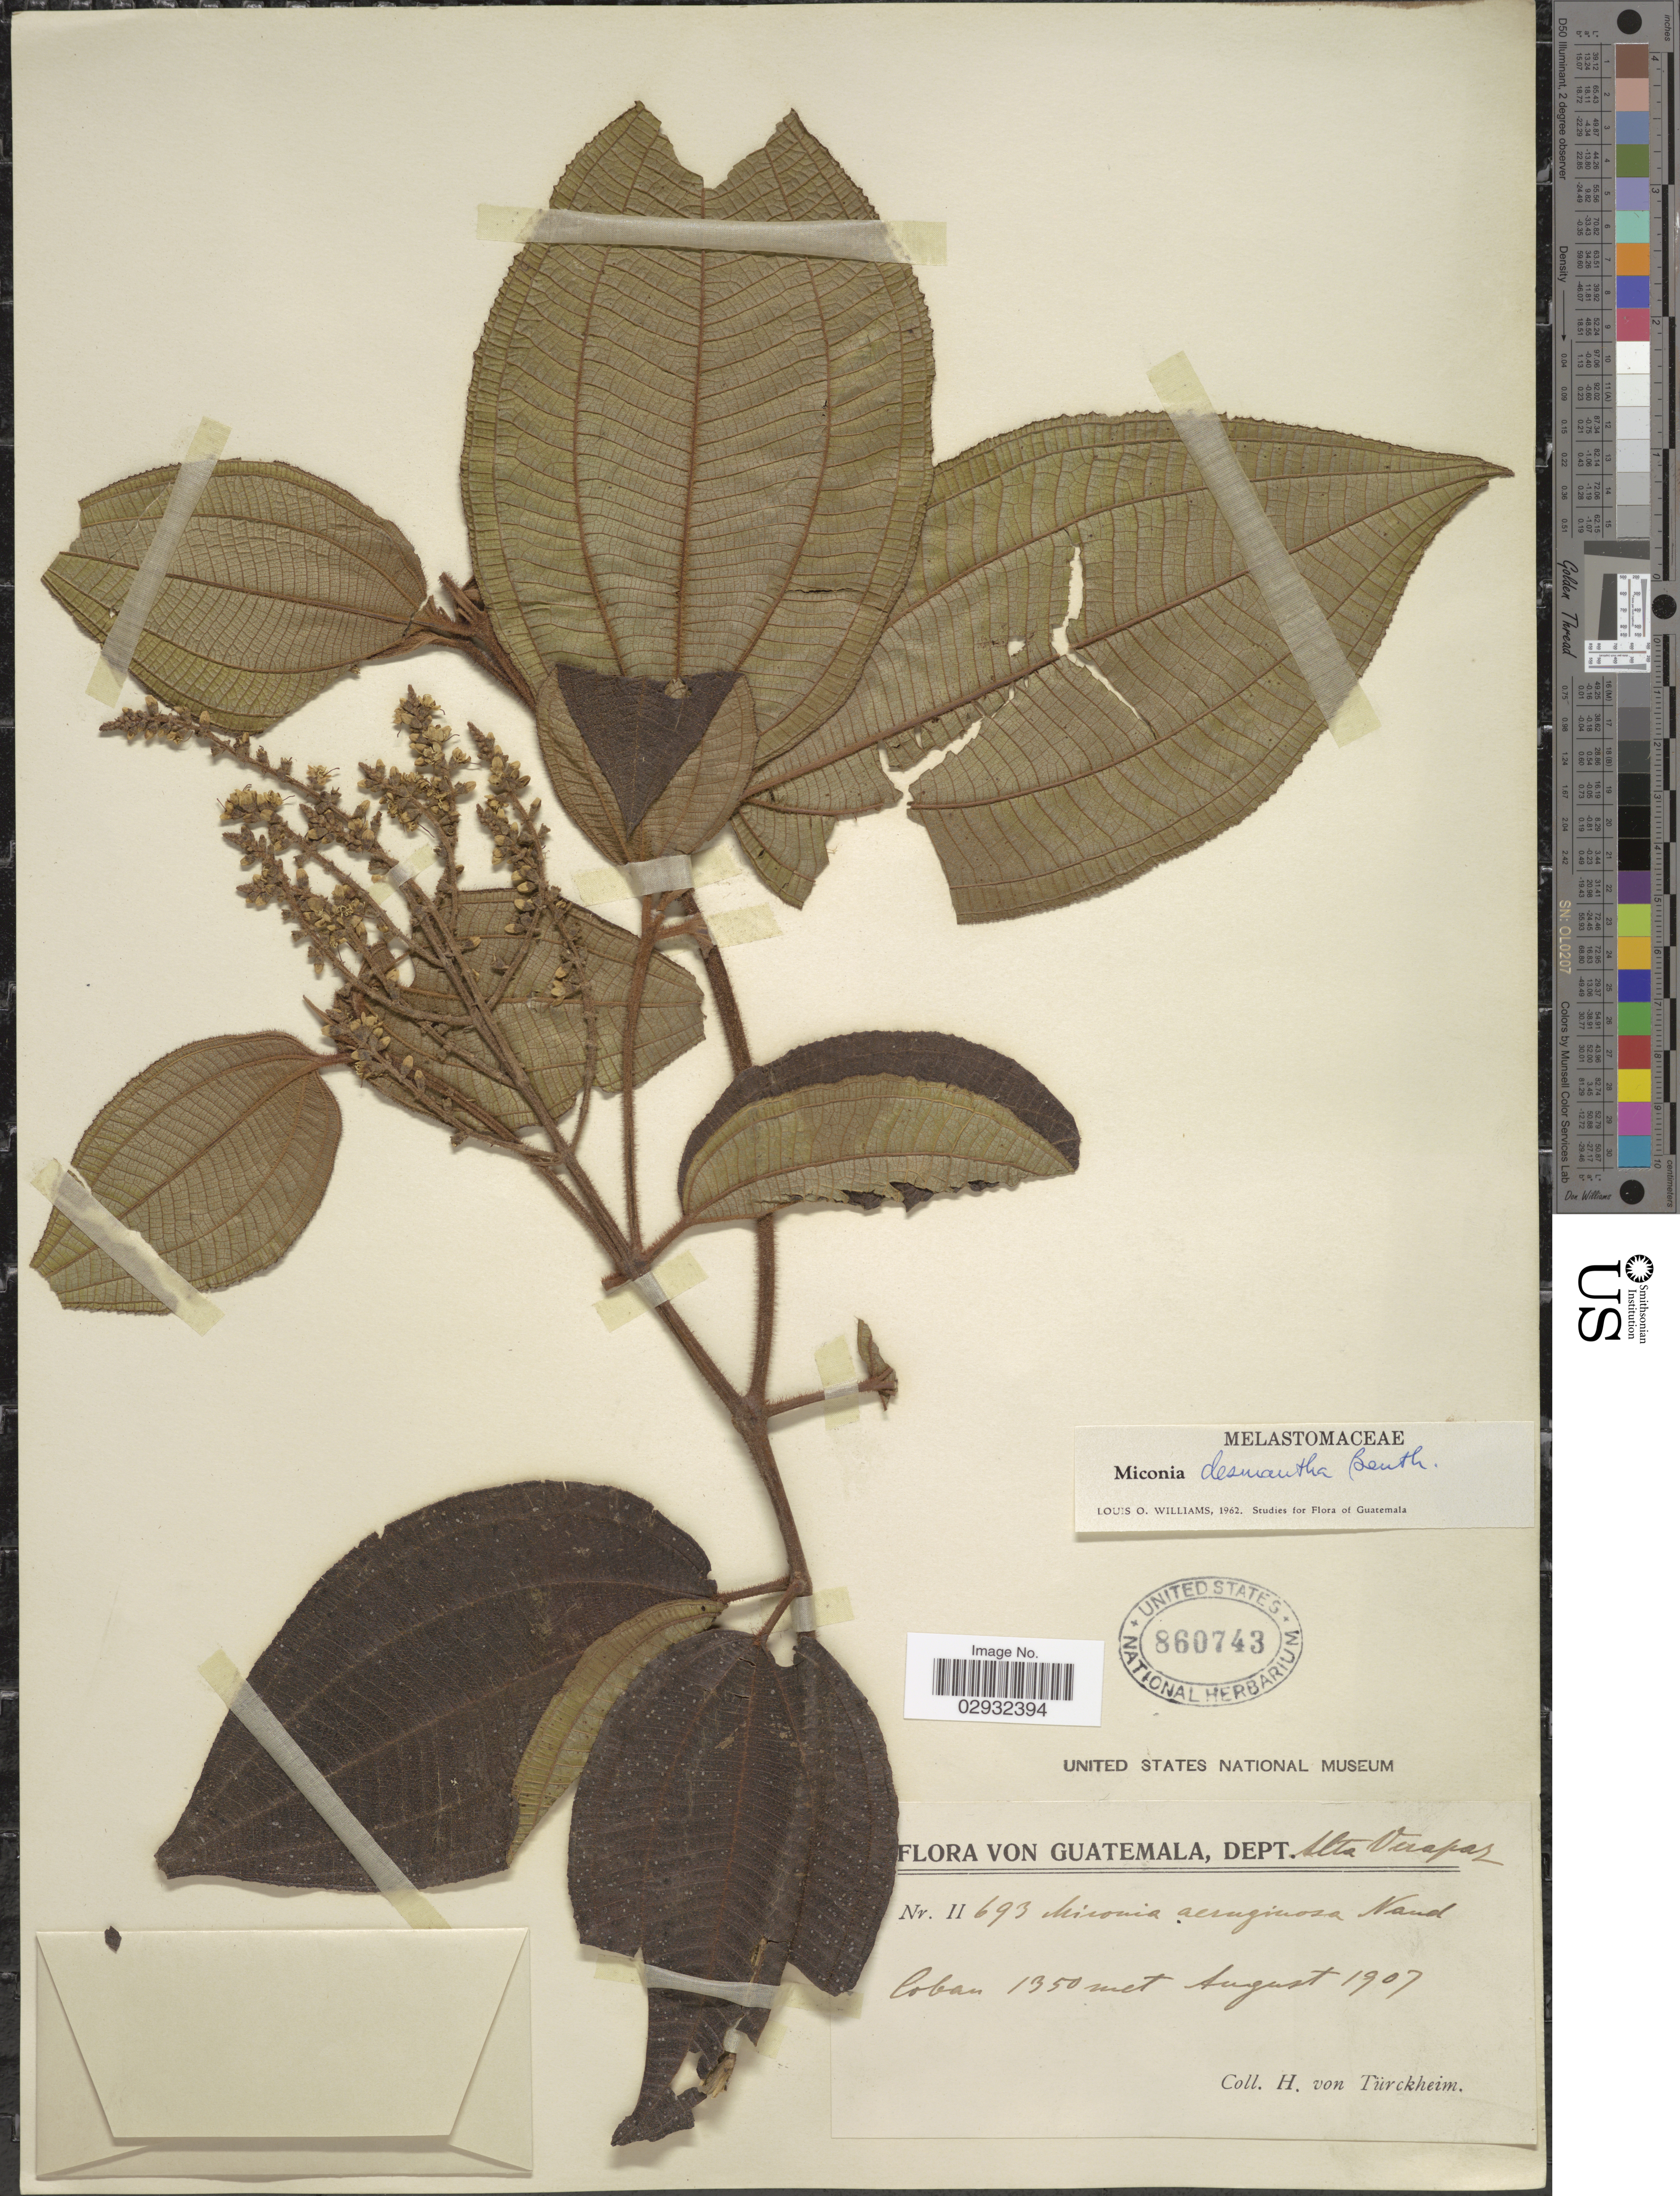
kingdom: Plantae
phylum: Tracheophyta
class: Magnoliopsida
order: Myrtales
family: Melastomataceae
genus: Miconia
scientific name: Miconia desmantha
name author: Benth.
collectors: H. von Türckheim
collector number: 11693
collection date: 1907-08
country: Guatemala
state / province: Alta Verapaz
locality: Dept. Alta Verapaz. Coban.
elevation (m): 1350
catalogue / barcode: US 860743